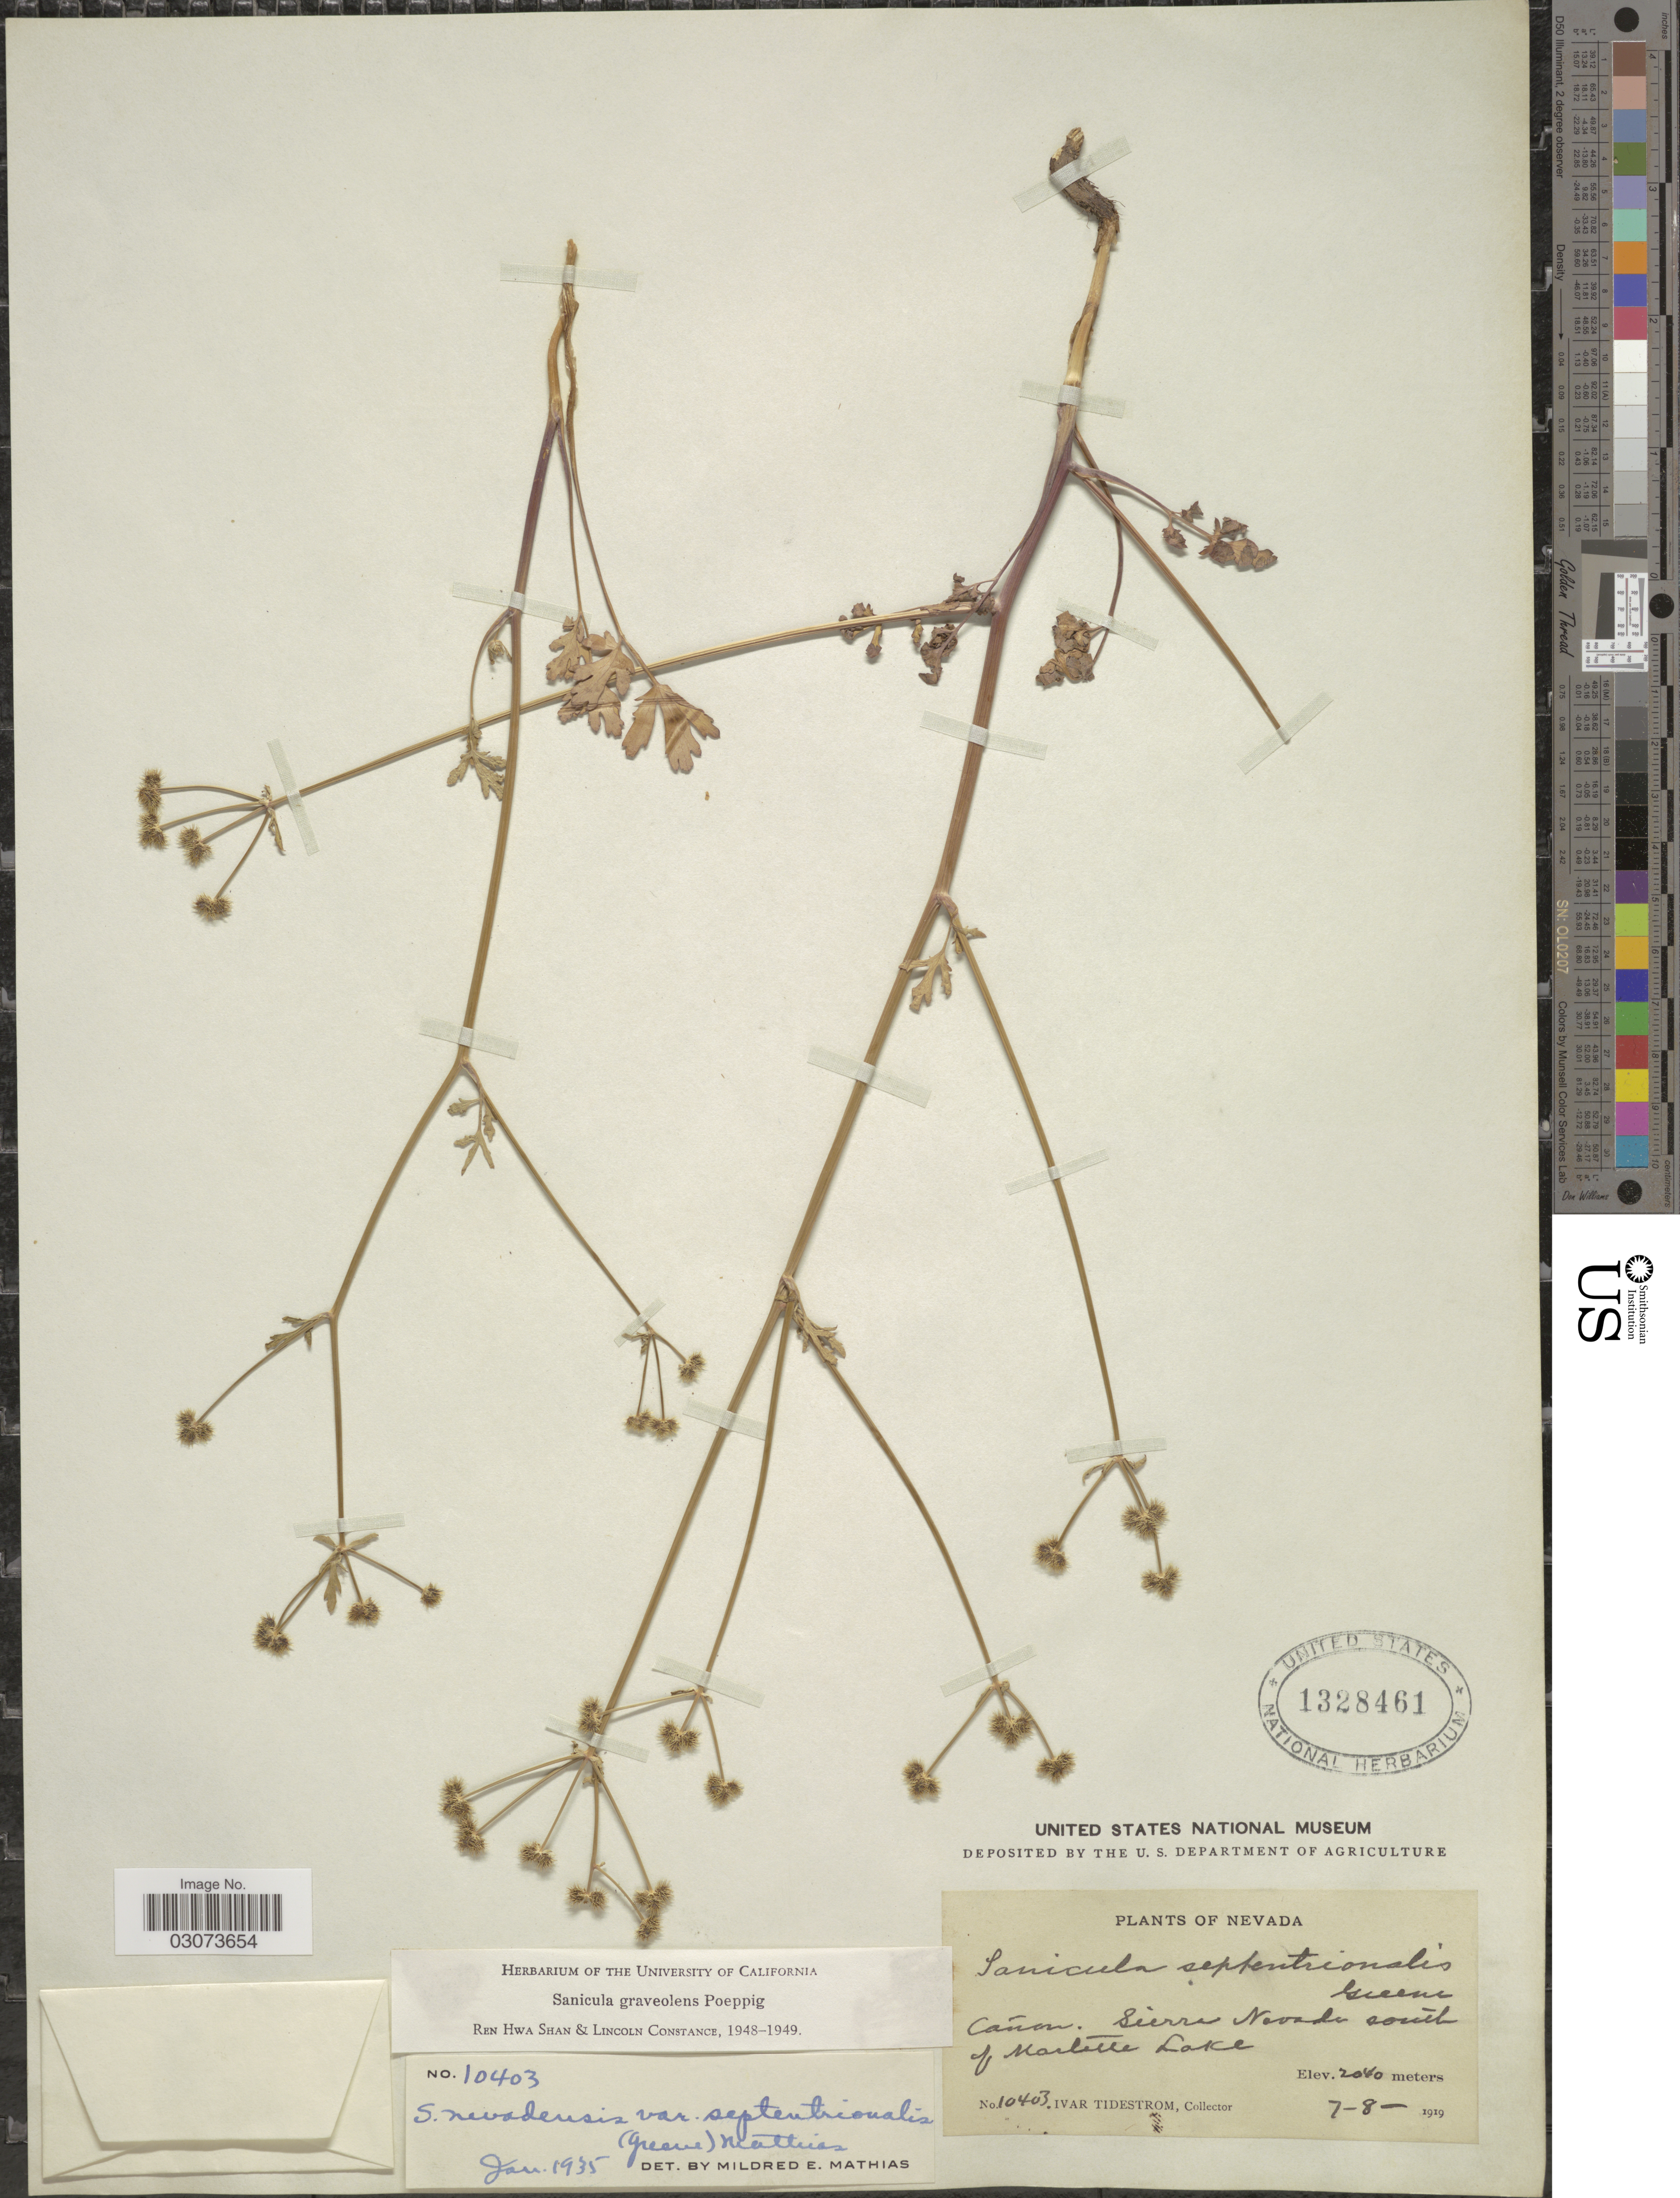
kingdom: Plantae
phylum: Tracheophyta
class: Magnoliopsida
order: Apiales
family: Apiaceae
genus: Sanicula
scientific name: Sanicula graveolens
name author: Poepp. ex DC.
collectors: I. F. Tidestrom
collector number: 10403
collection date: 1919-07-08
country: United States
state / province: Nevada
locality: Cañon. Sierra Nevada south of Marlette Lake.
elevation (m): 2040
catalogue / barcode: US 1328461